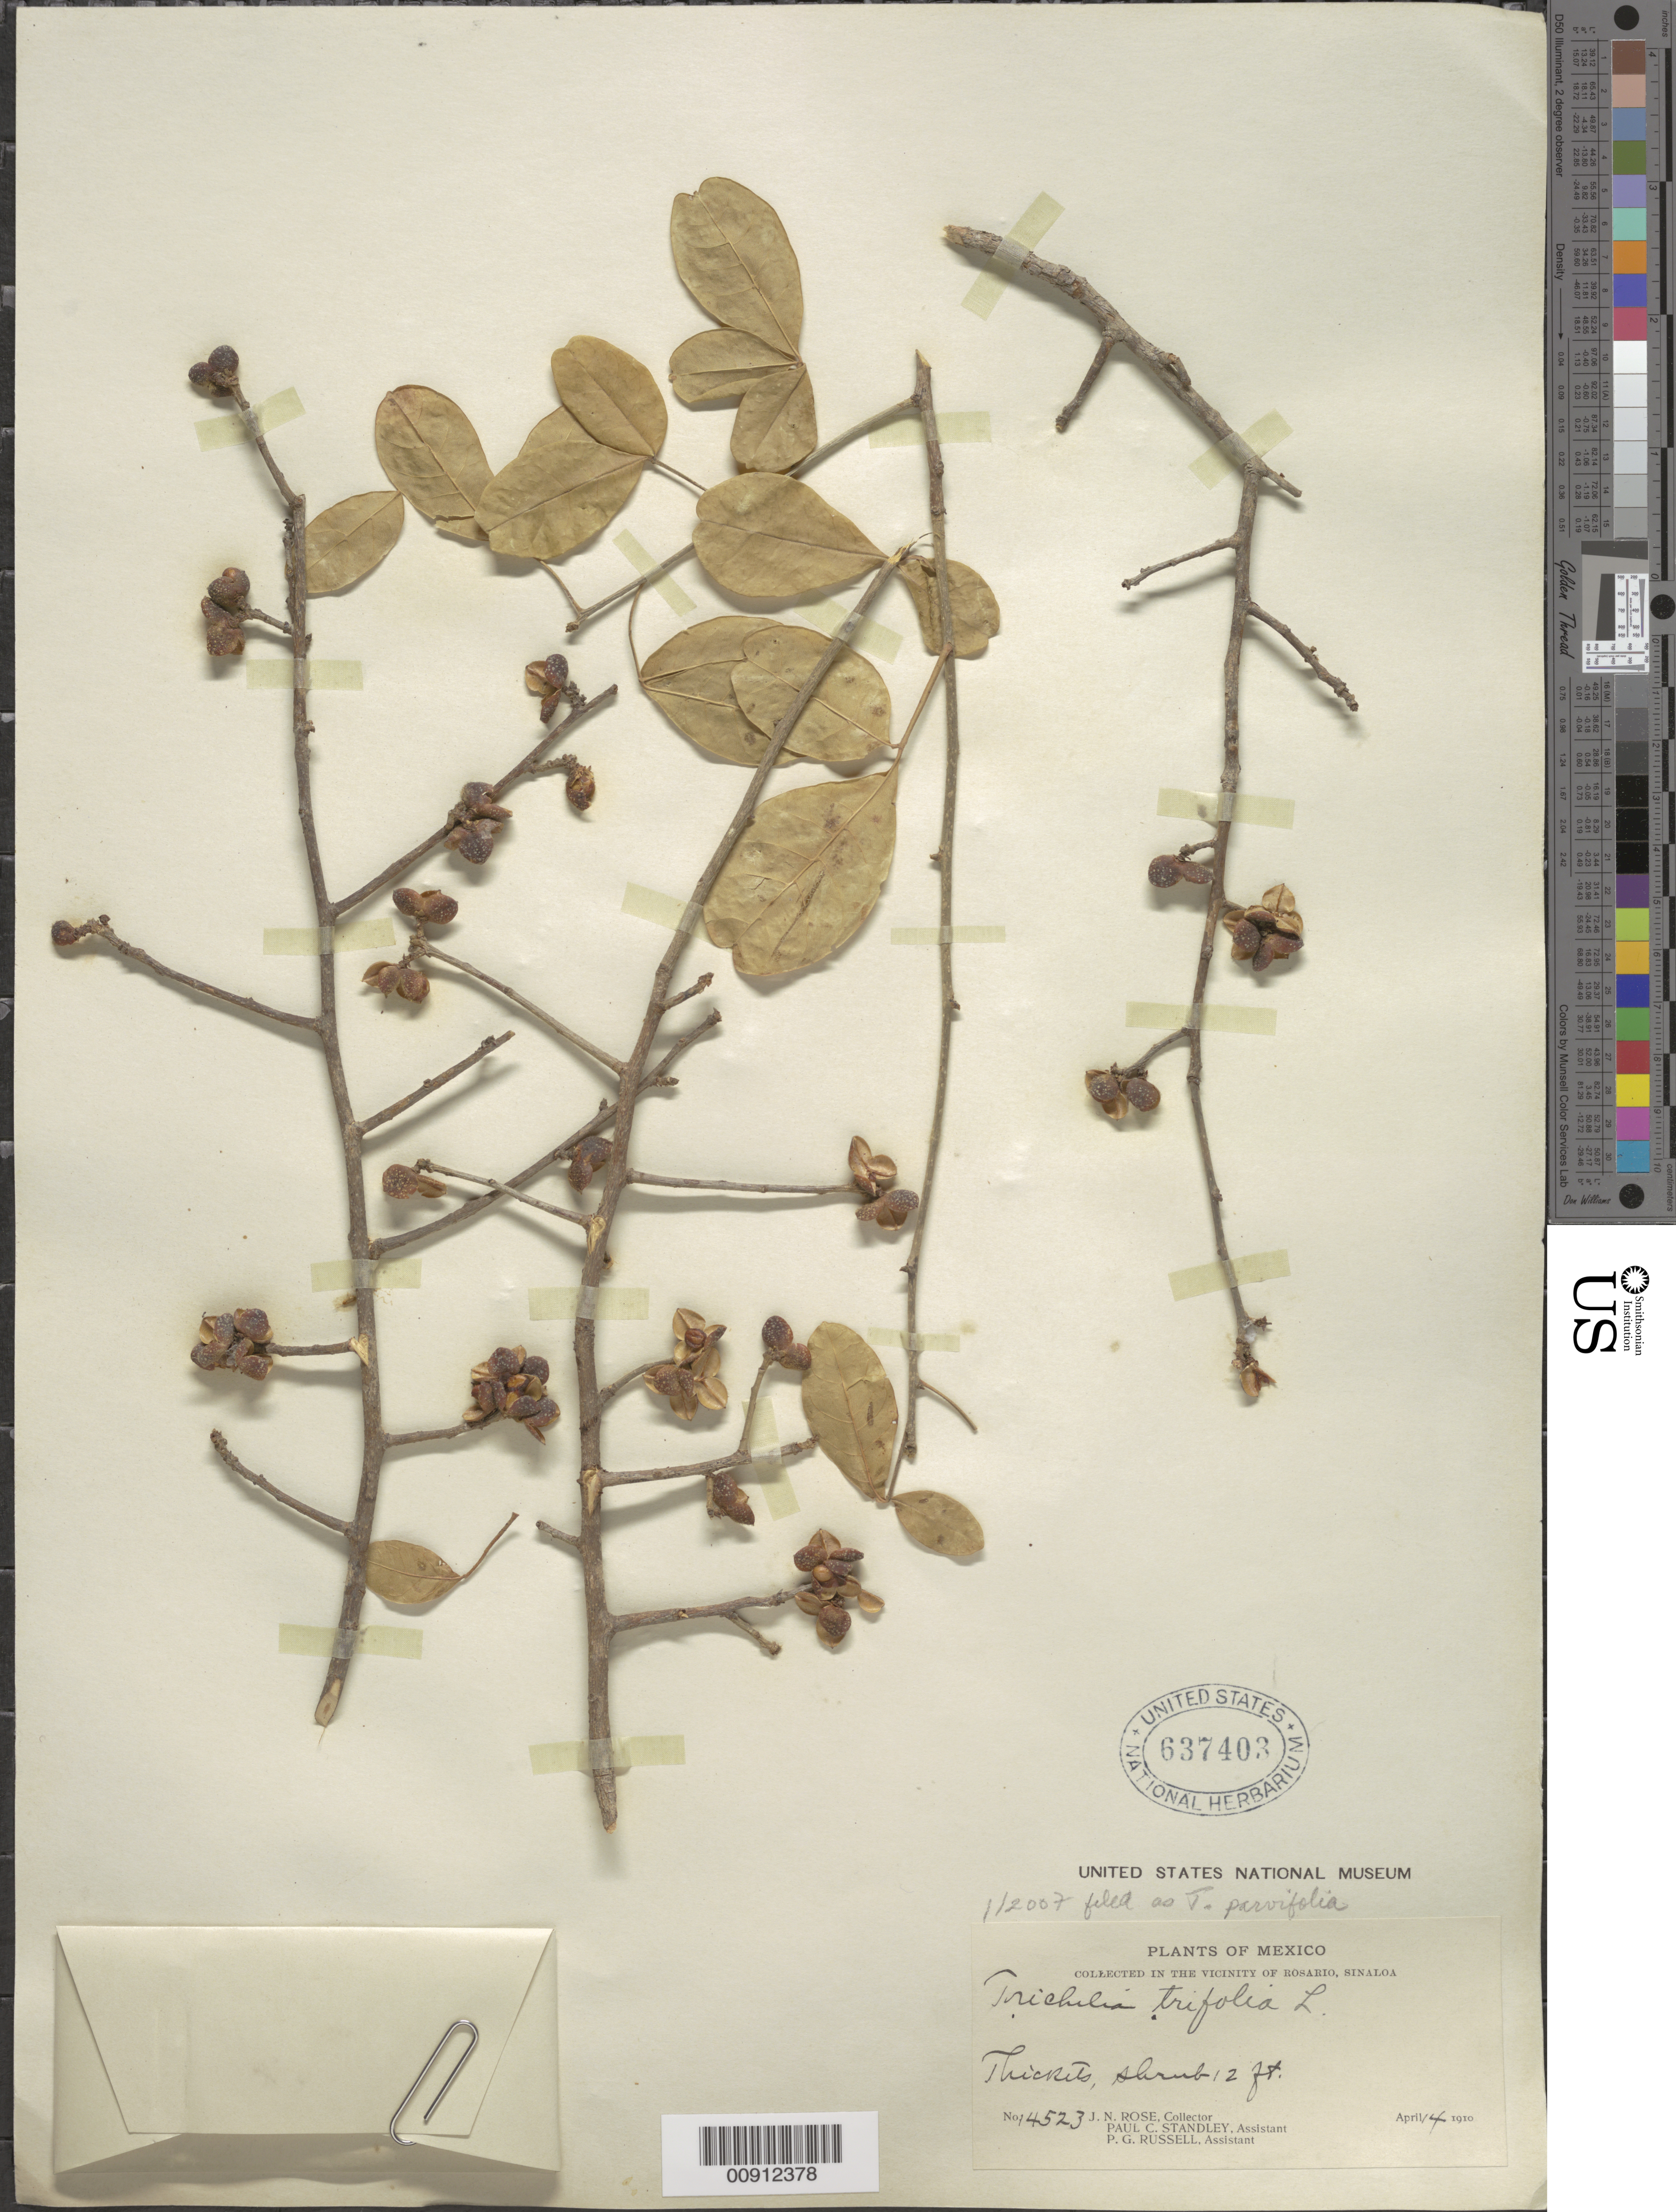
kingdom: Plantae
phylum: Tracheophyta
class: Magnoliopsida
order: Sapindales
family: Meliaceae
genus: Trichilia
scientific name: Trichilia parvifolia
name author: C. DC.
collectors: J. N. Rose, P. C. Standley & P. G. Russell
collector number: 14523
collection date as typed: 14 Apr 1910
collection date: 1910-04-14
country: Mexico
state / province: Sinaloa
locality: Vicinity of Rosario, Sinaloa.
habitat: Thickets.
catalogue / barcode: US 637403